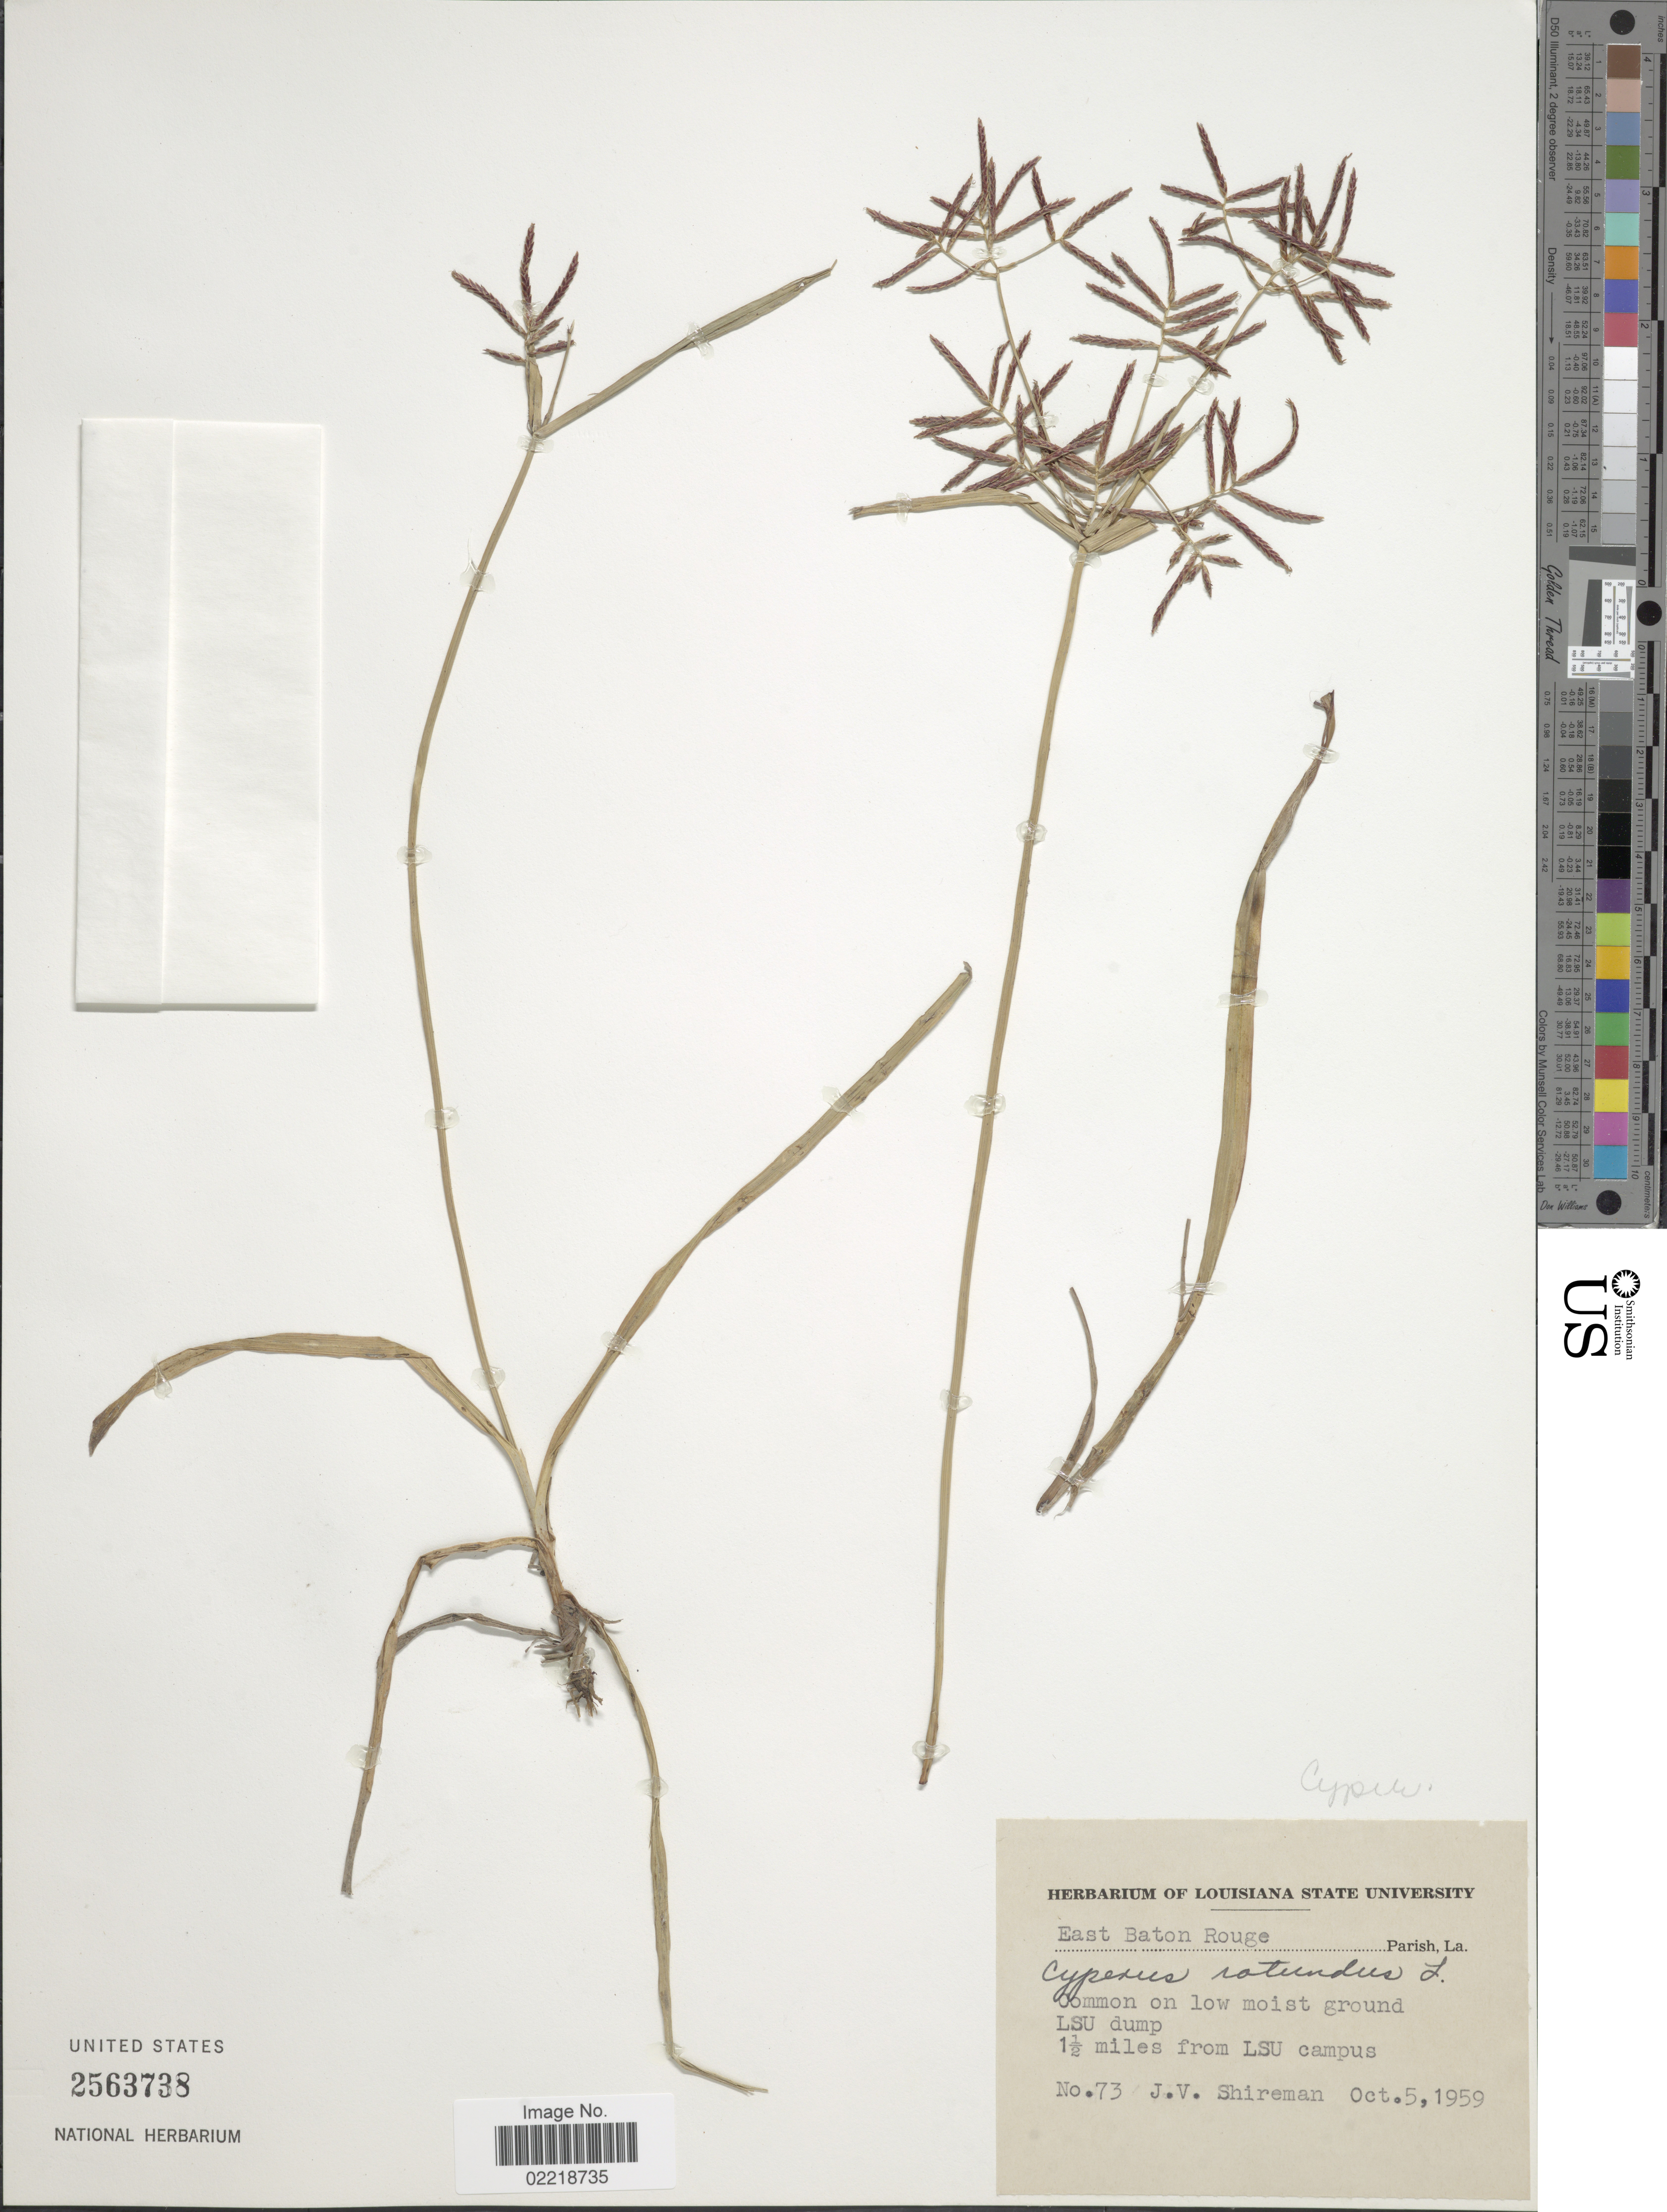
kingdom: Plantae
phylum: Tracheophyta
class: Liliopsida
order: Poales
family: Cyperaceae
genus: Cyperus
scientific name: Cyperus rotundus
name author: L.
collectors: J. Shireman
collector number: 73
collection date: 1959-10-05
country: United States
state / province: Louisiana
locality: LSU dump. 1½ miles from LSU Campus. East Baton Rouge Parish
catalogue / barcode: US 2563738